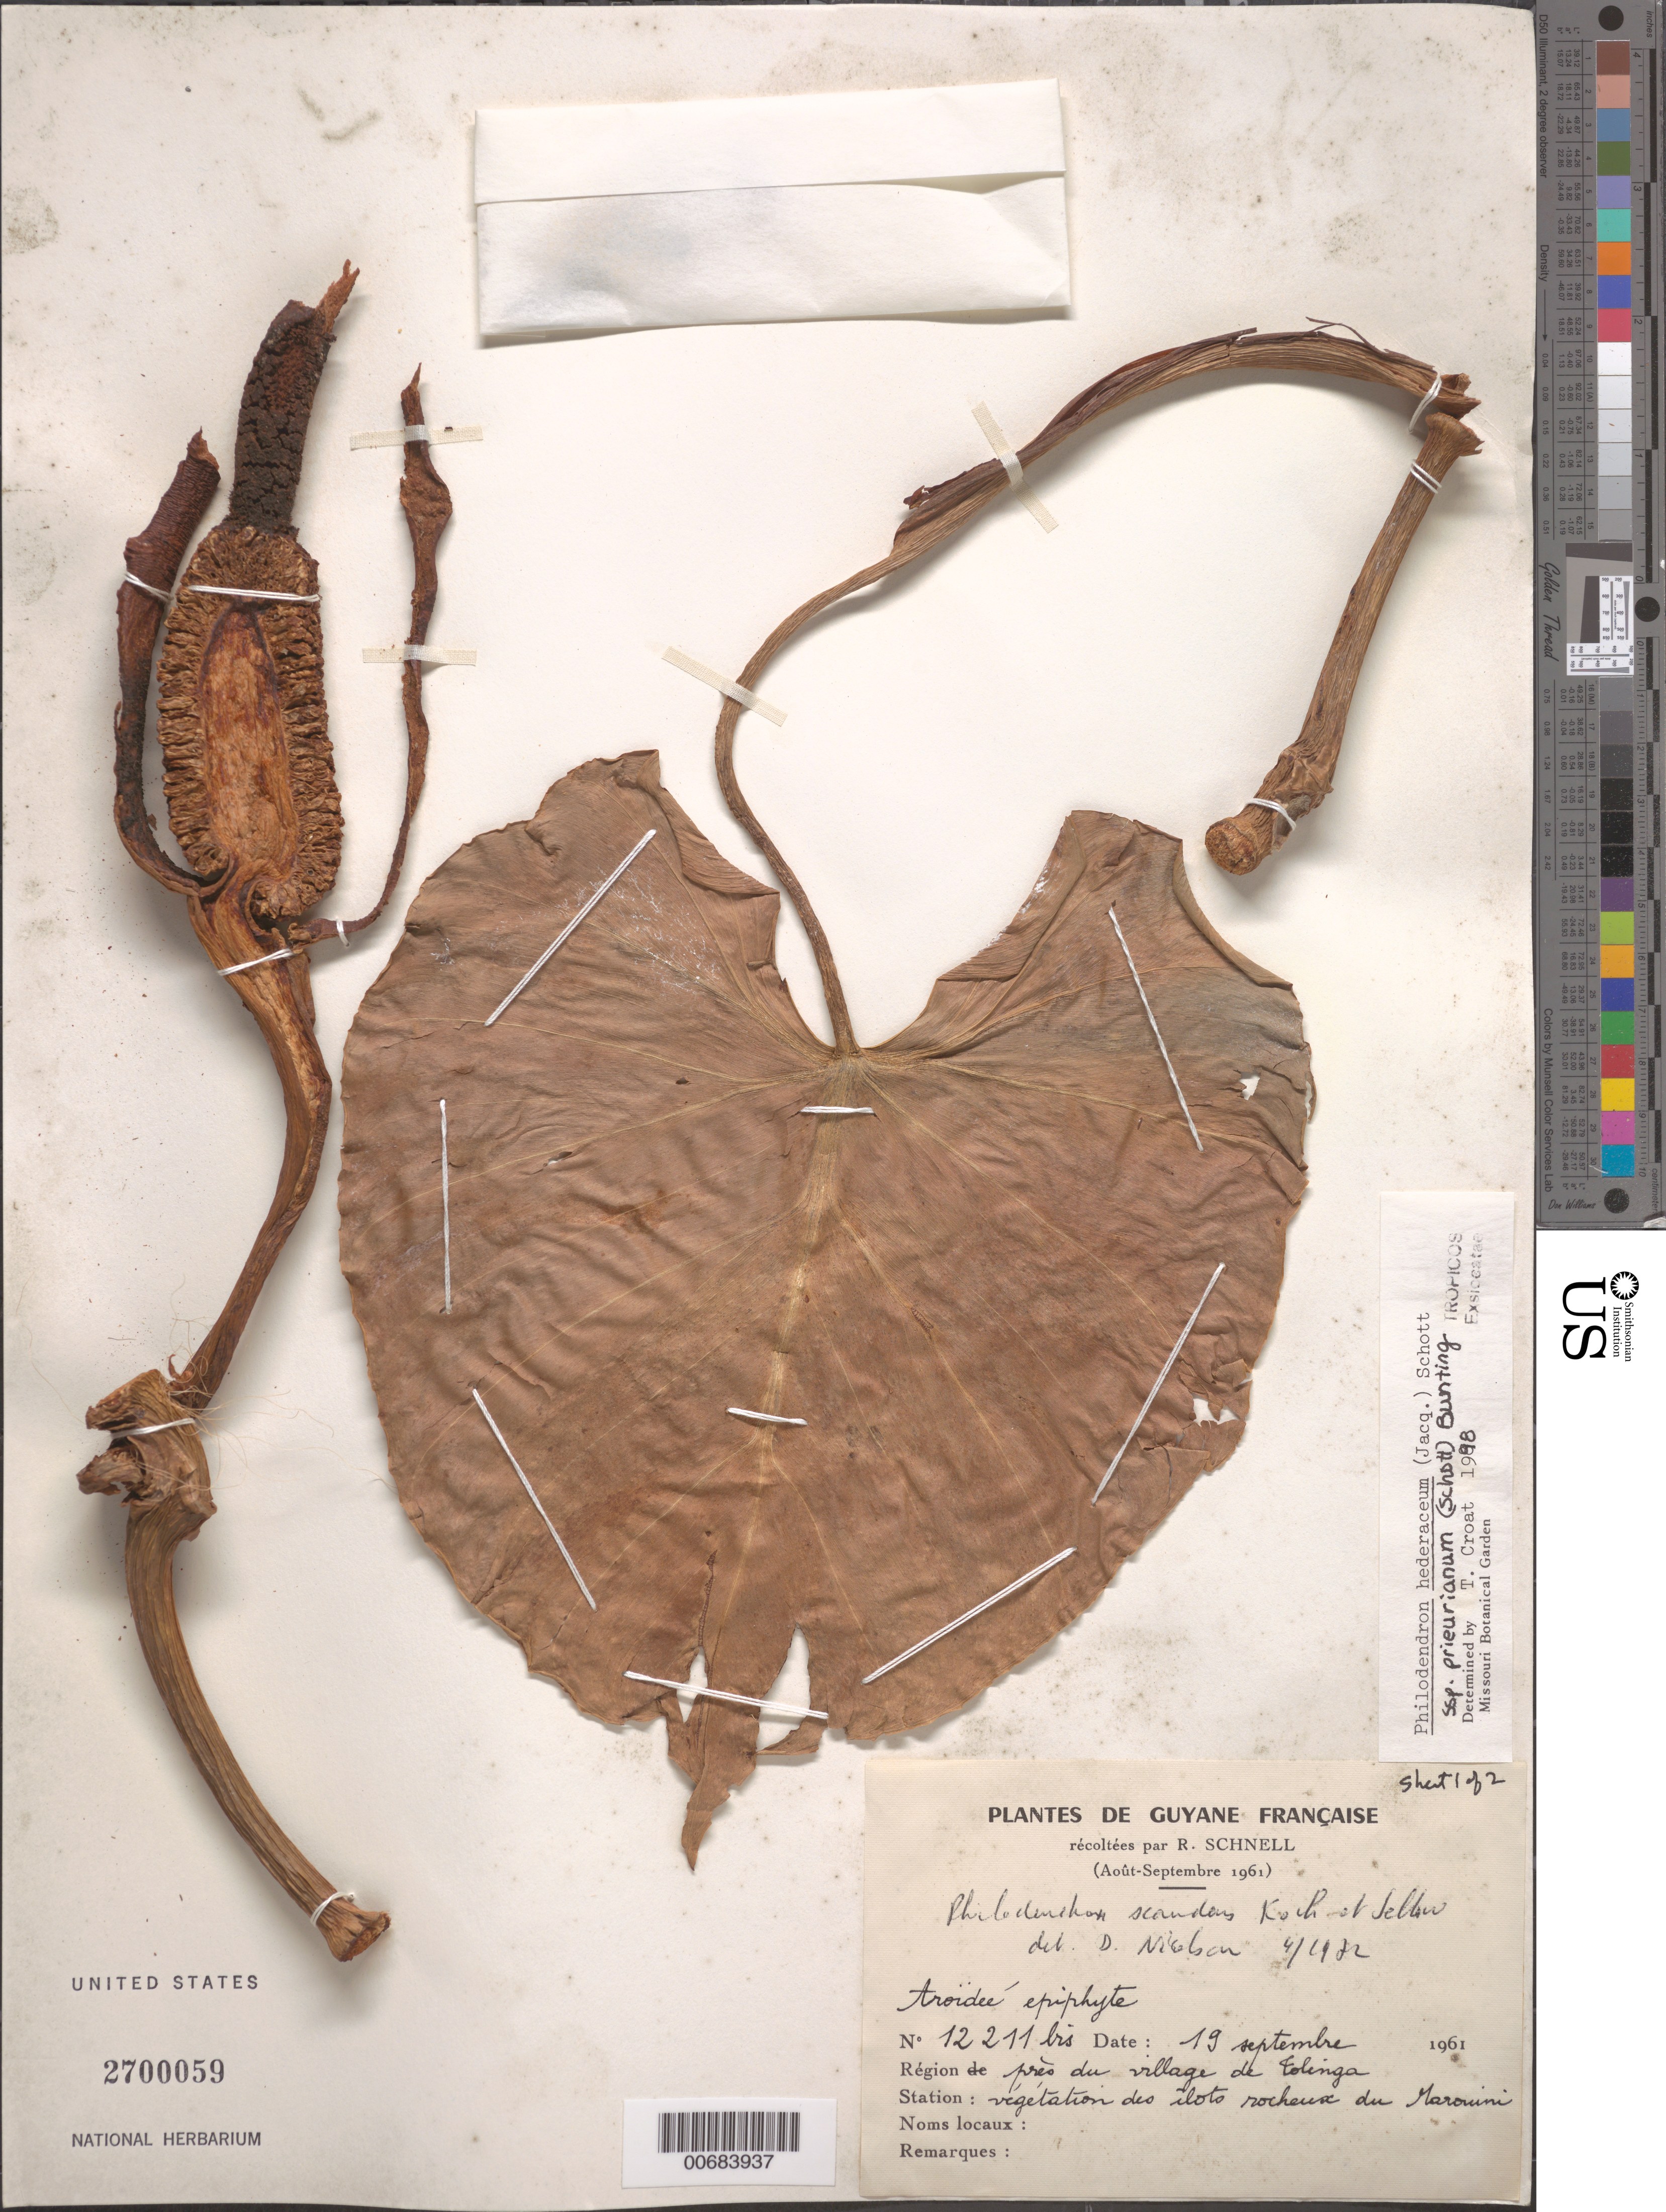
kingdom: Plantae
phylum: Tracheophyta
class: Liliopsida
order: Alismatales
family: Araceae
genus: Philodendron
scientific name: Philodendron hederaceum subsp. prieurianum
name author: (Schott) G.S. Bunting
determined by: Croat, Thomas B., Missouri Botanical Garden (MO)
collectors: R. A. Schnell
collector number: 12211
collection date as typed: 19-Sep-61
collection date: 1961-09-19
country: French Guiana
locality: Village de Colinga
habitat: Vegetation of rocky islands in river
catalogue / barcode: US 2700059